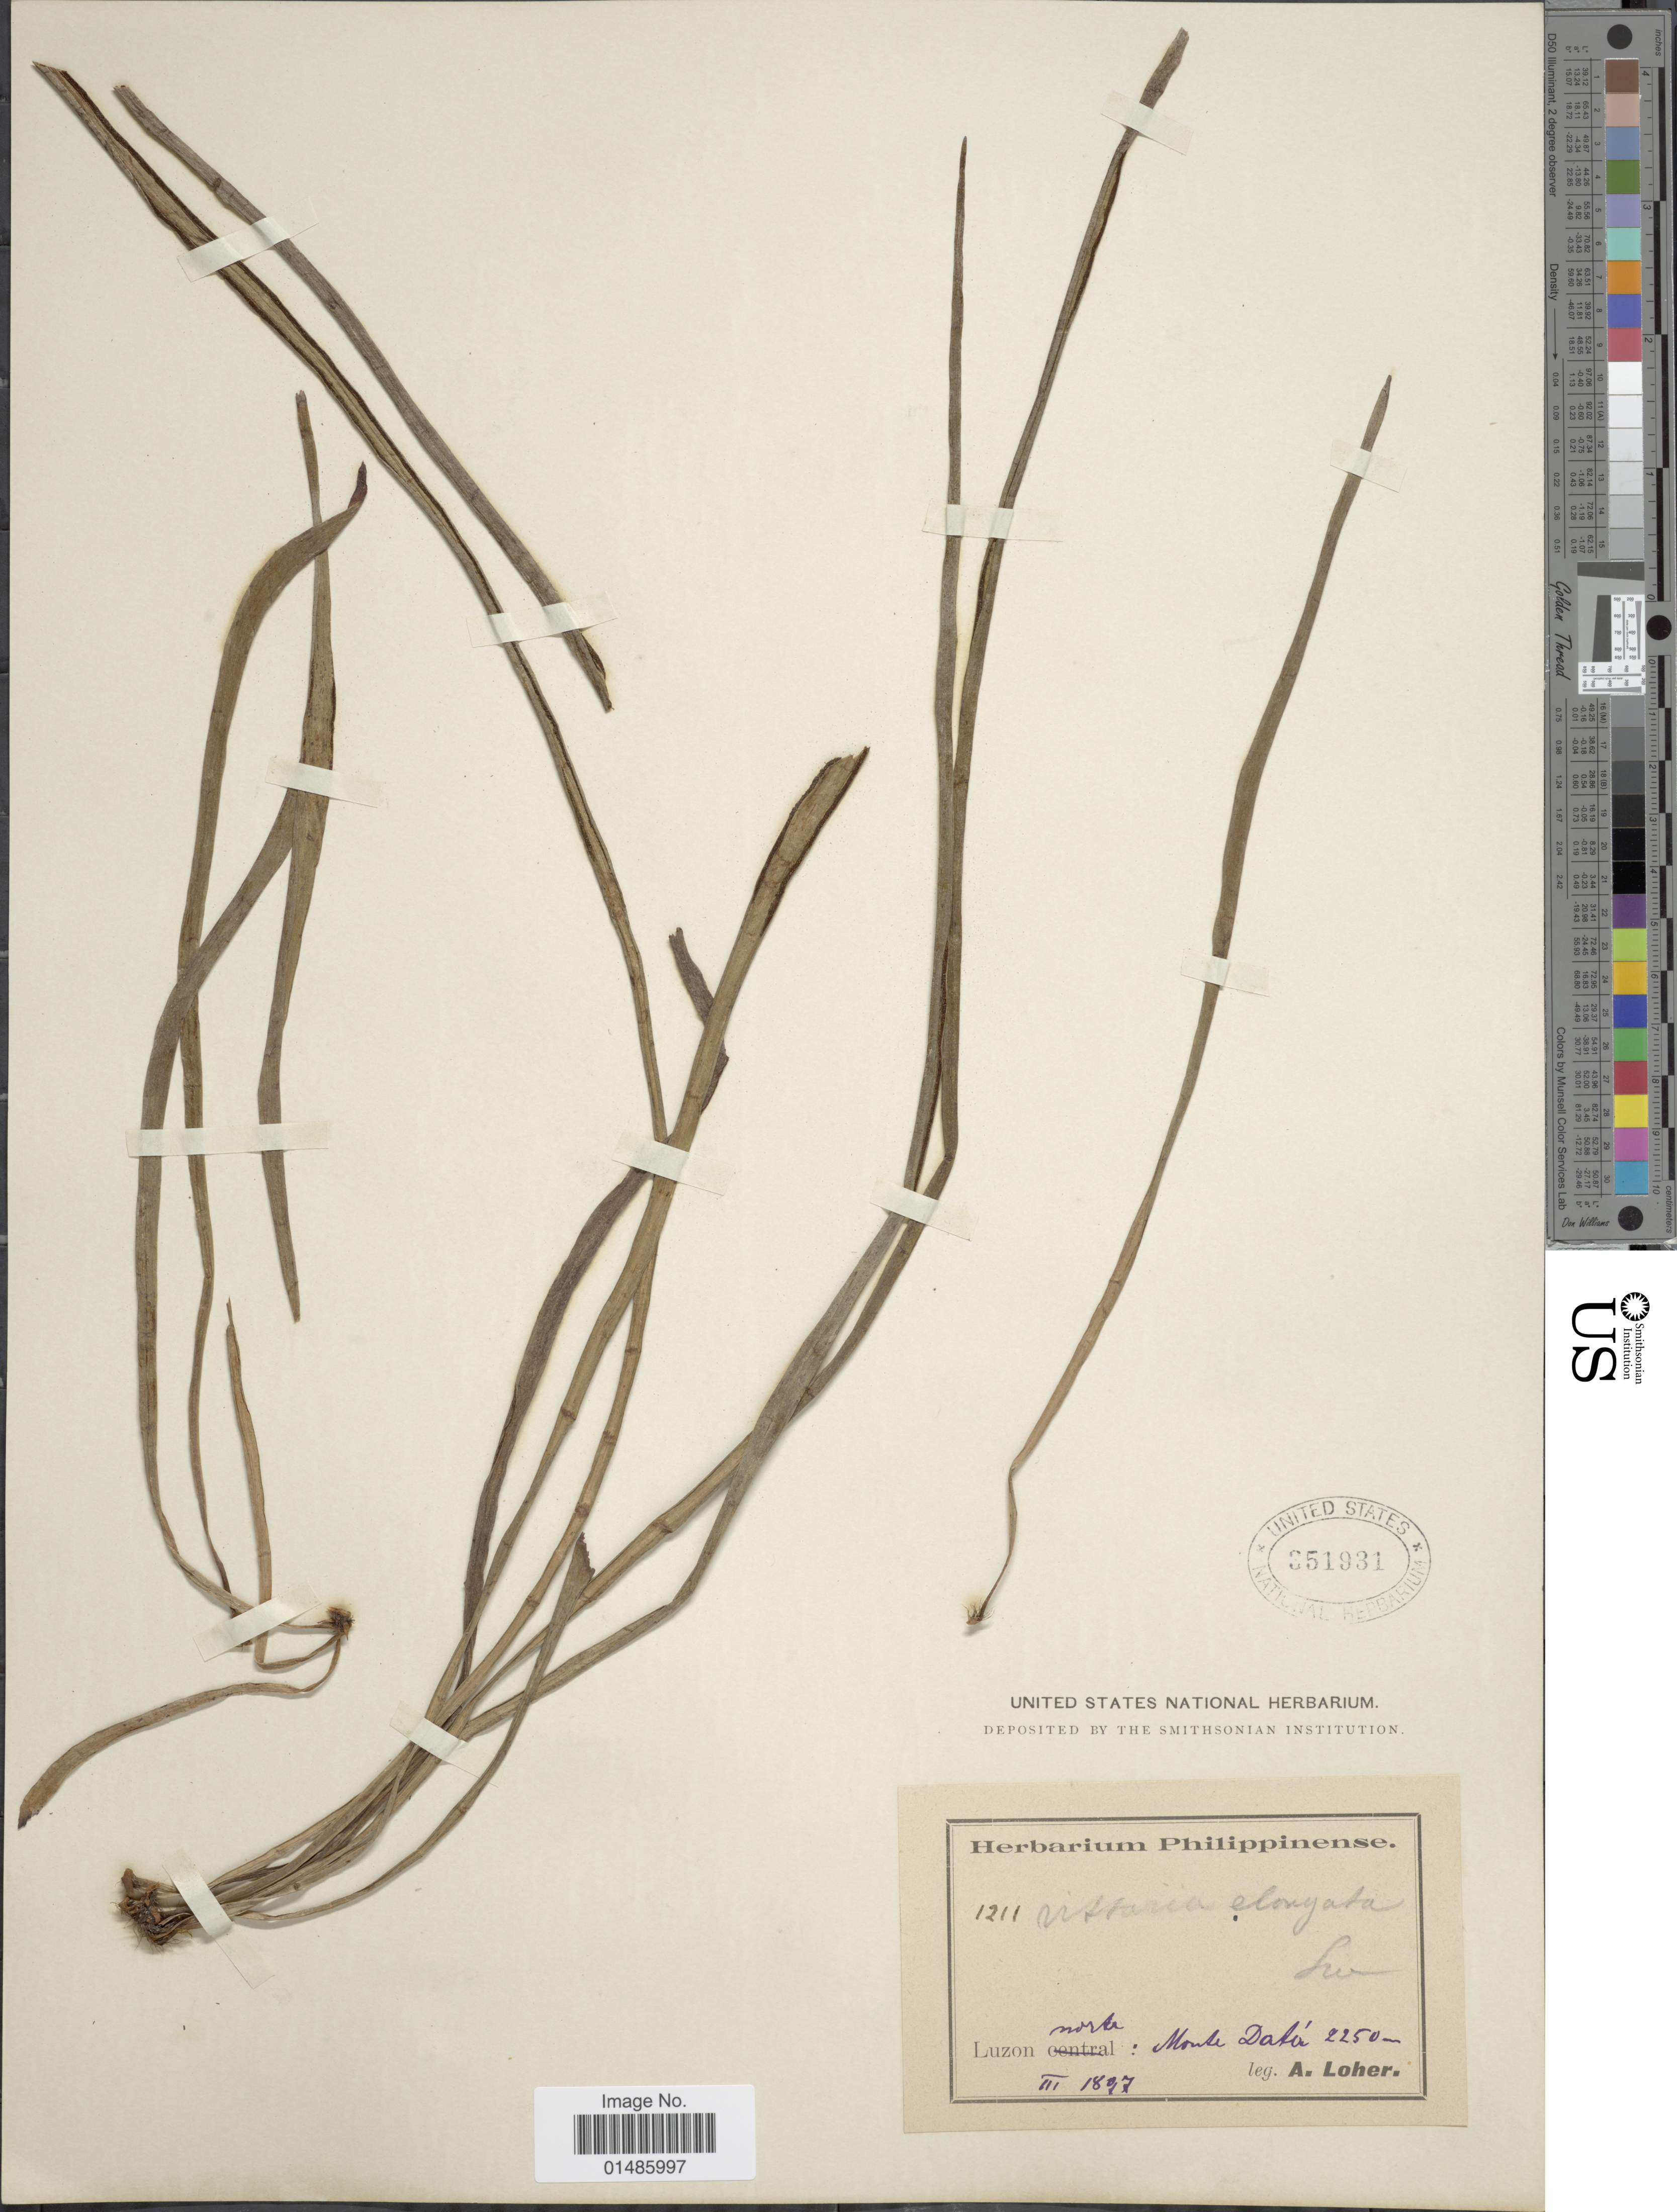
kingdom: Plantae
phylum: Tracheophyta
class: Polypodiopsida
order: Polypodiales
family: Pteridaceae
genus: Haplopteris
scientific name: Haplopteris elongata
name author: (Sw.) Crane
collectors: A. Loher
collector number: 1211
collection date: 1897-03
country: Philippines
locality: Luzon norte: Monte Datá.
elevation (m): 2250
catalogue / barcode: US 351931